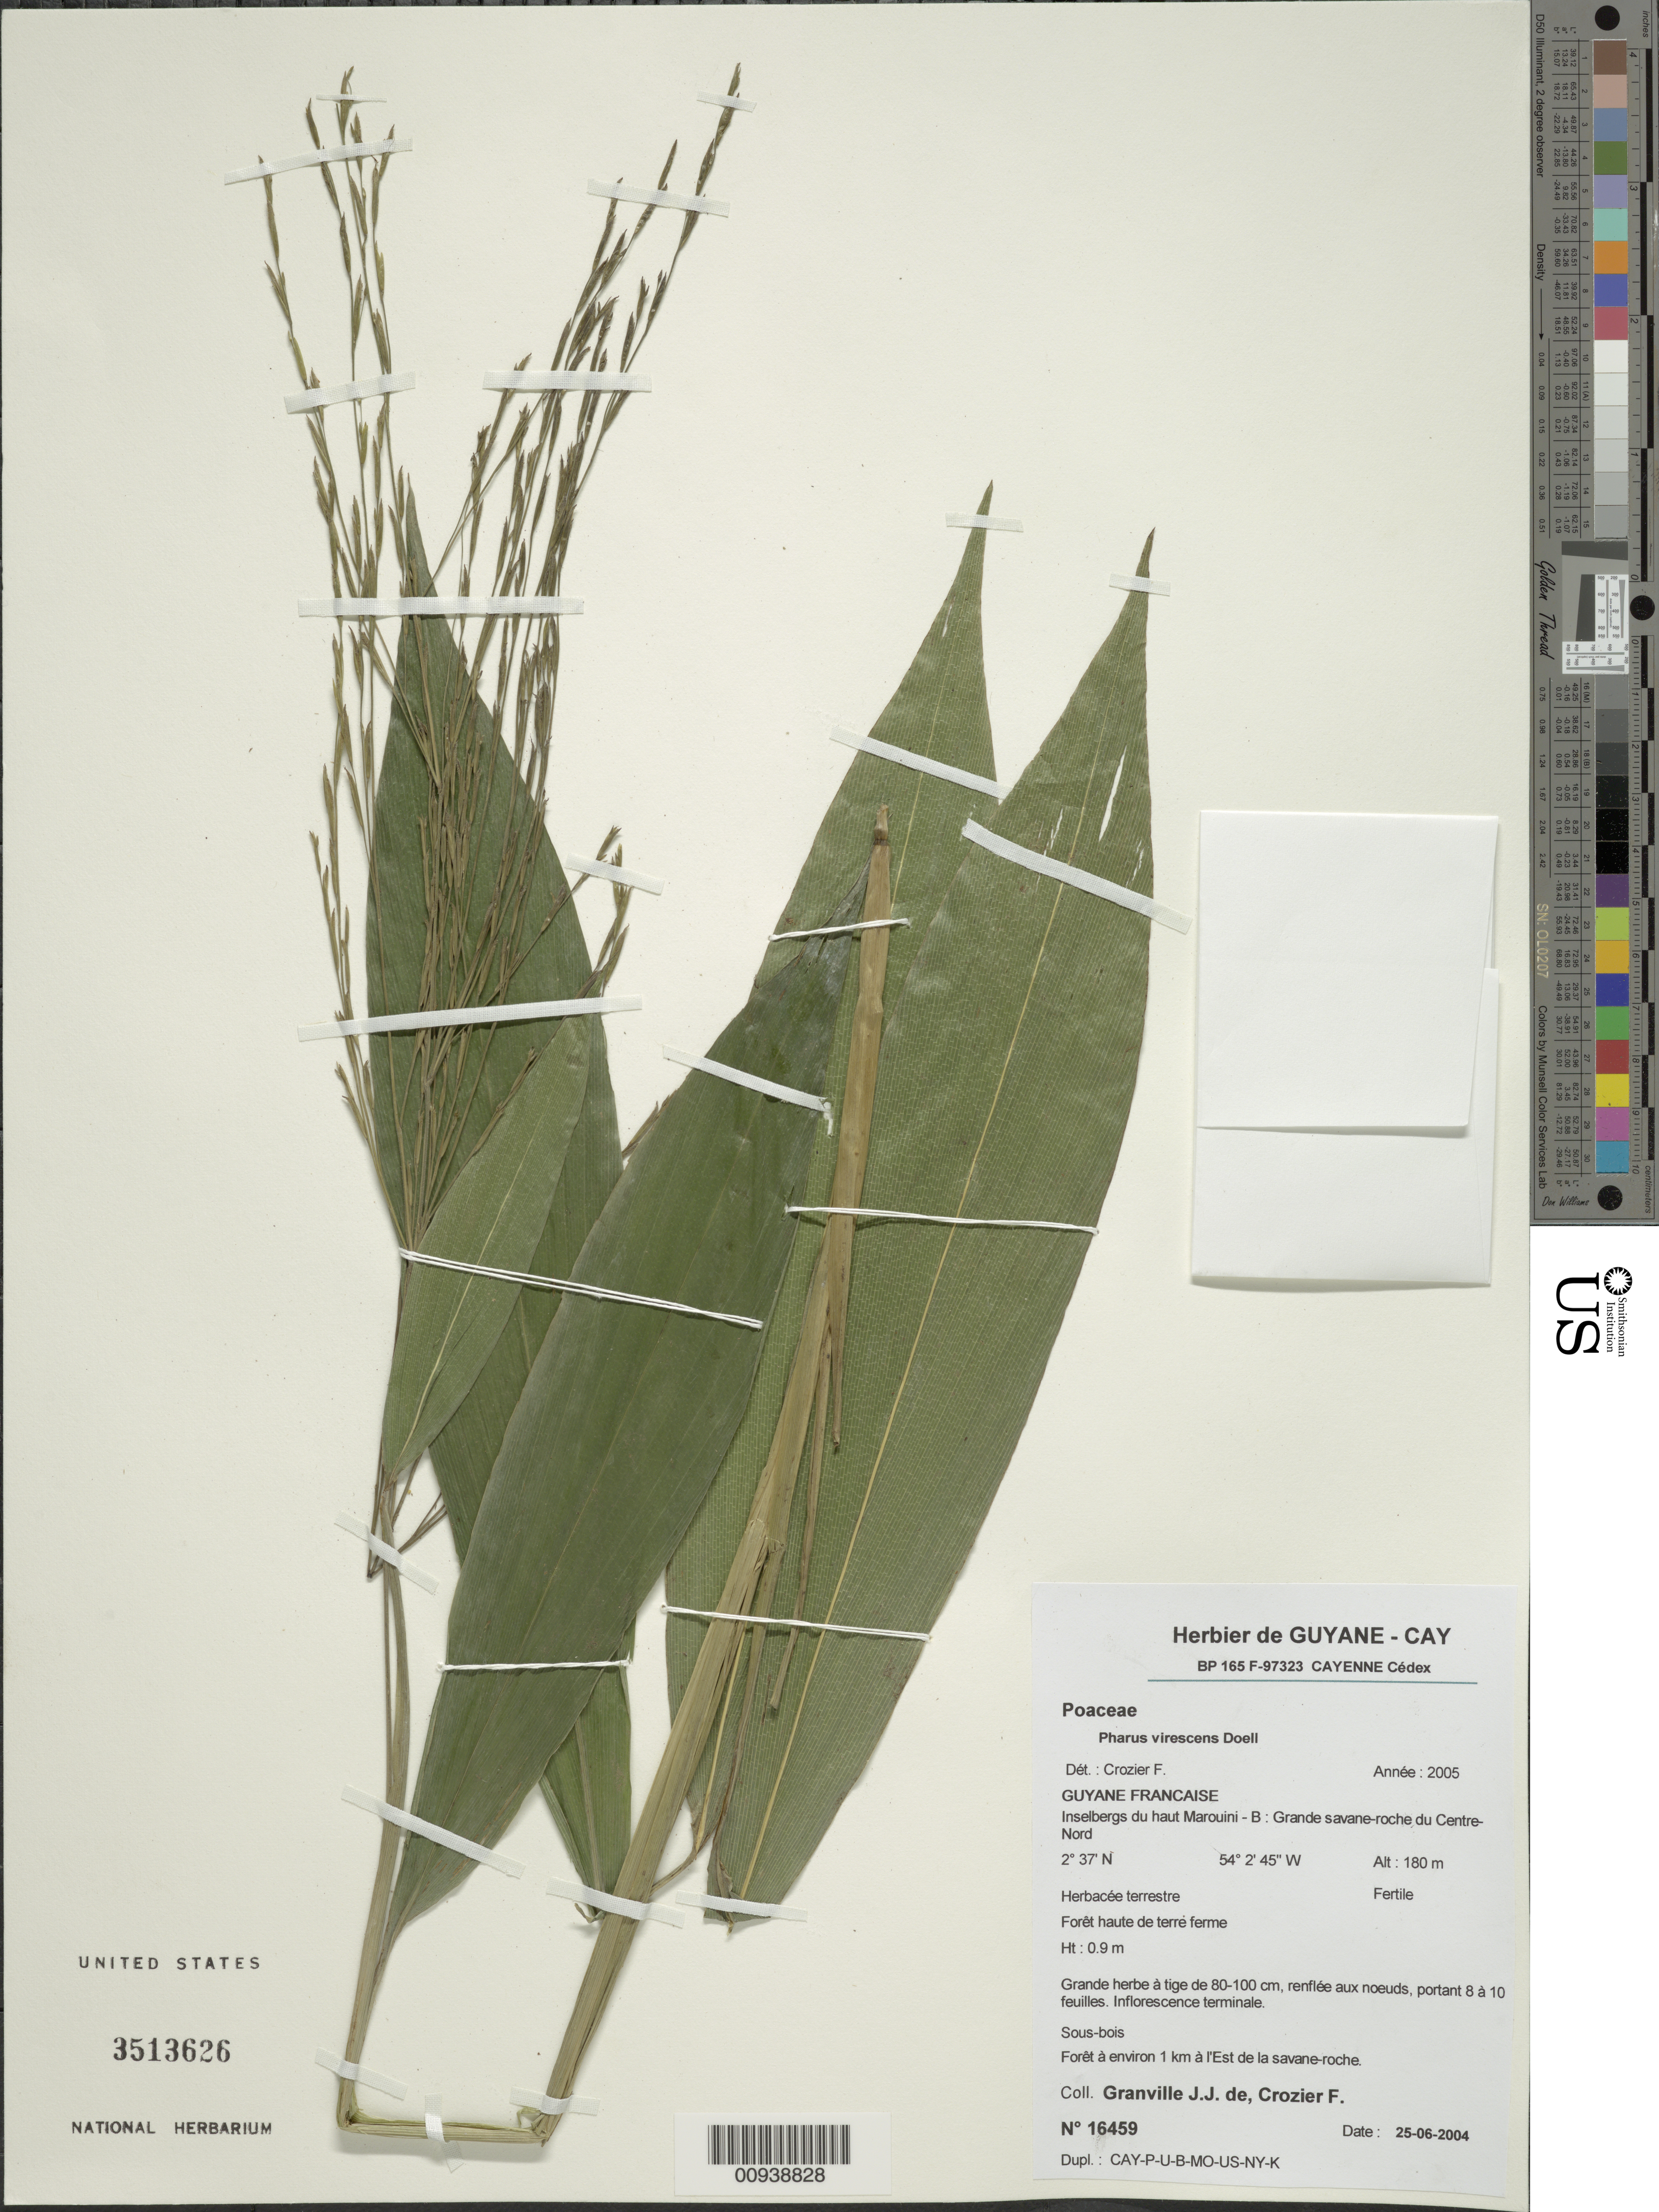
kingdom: Plantae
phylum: Tracheophyta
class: Liliopsida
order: Poales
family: Poaceae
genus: Pharus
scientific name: Pharus virescens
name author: Döll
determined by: Crozier, F.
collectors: J.-J. de Granville & F. Crozier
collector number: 16459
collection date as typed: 25-Jun-04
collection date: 2004-06-25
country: French Guiana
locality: Haut Marouini-B; grande savane-roche du Centre-Nord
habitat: Forêt haute de terre ferme, 1 km l'est de savane-roche; sous bois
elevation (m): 180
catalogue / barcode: US 3513626